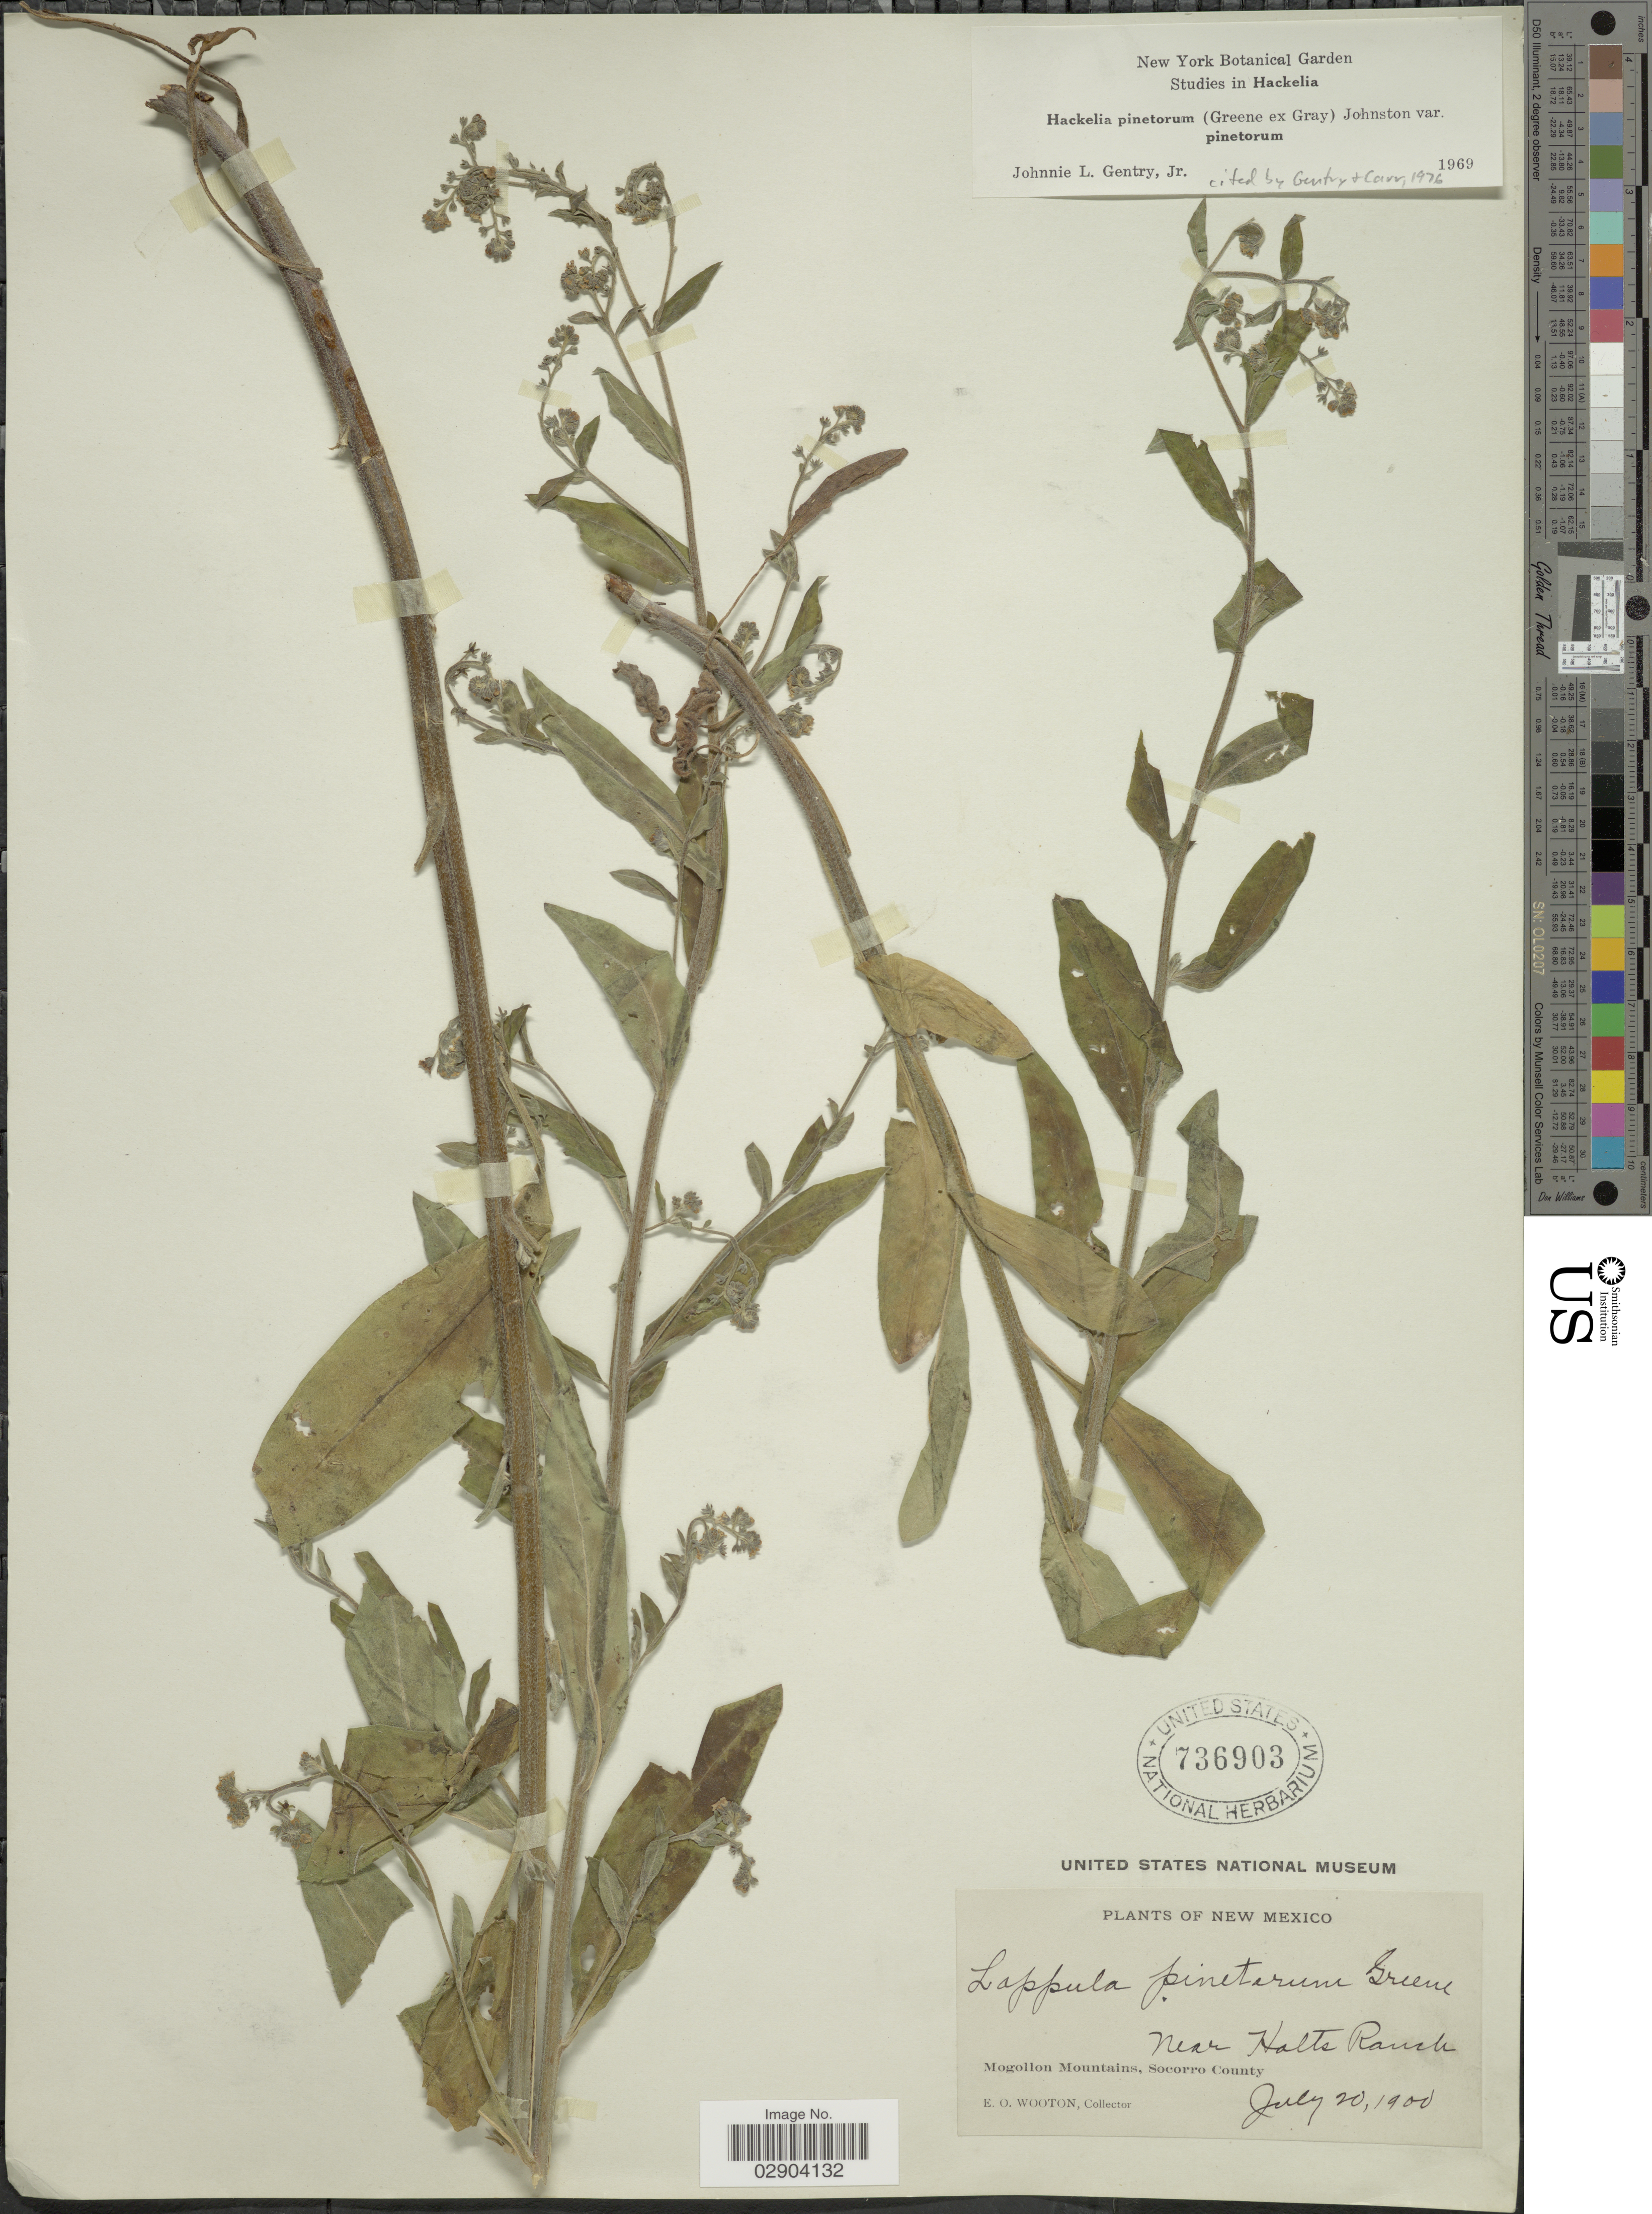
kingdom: Plantae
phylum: Tracheophyta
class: Magnoliopsida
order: Boraginales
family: Boraginaceae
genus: Hackelia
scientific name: Hackelia setosa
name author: I.M. Johnst.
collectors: E. O. Wooton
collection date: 1900-07-20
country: United States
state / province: New Mexico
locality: Near Halts Ranch. Mogollon Mountains, socorro County.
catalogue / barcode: US 736903